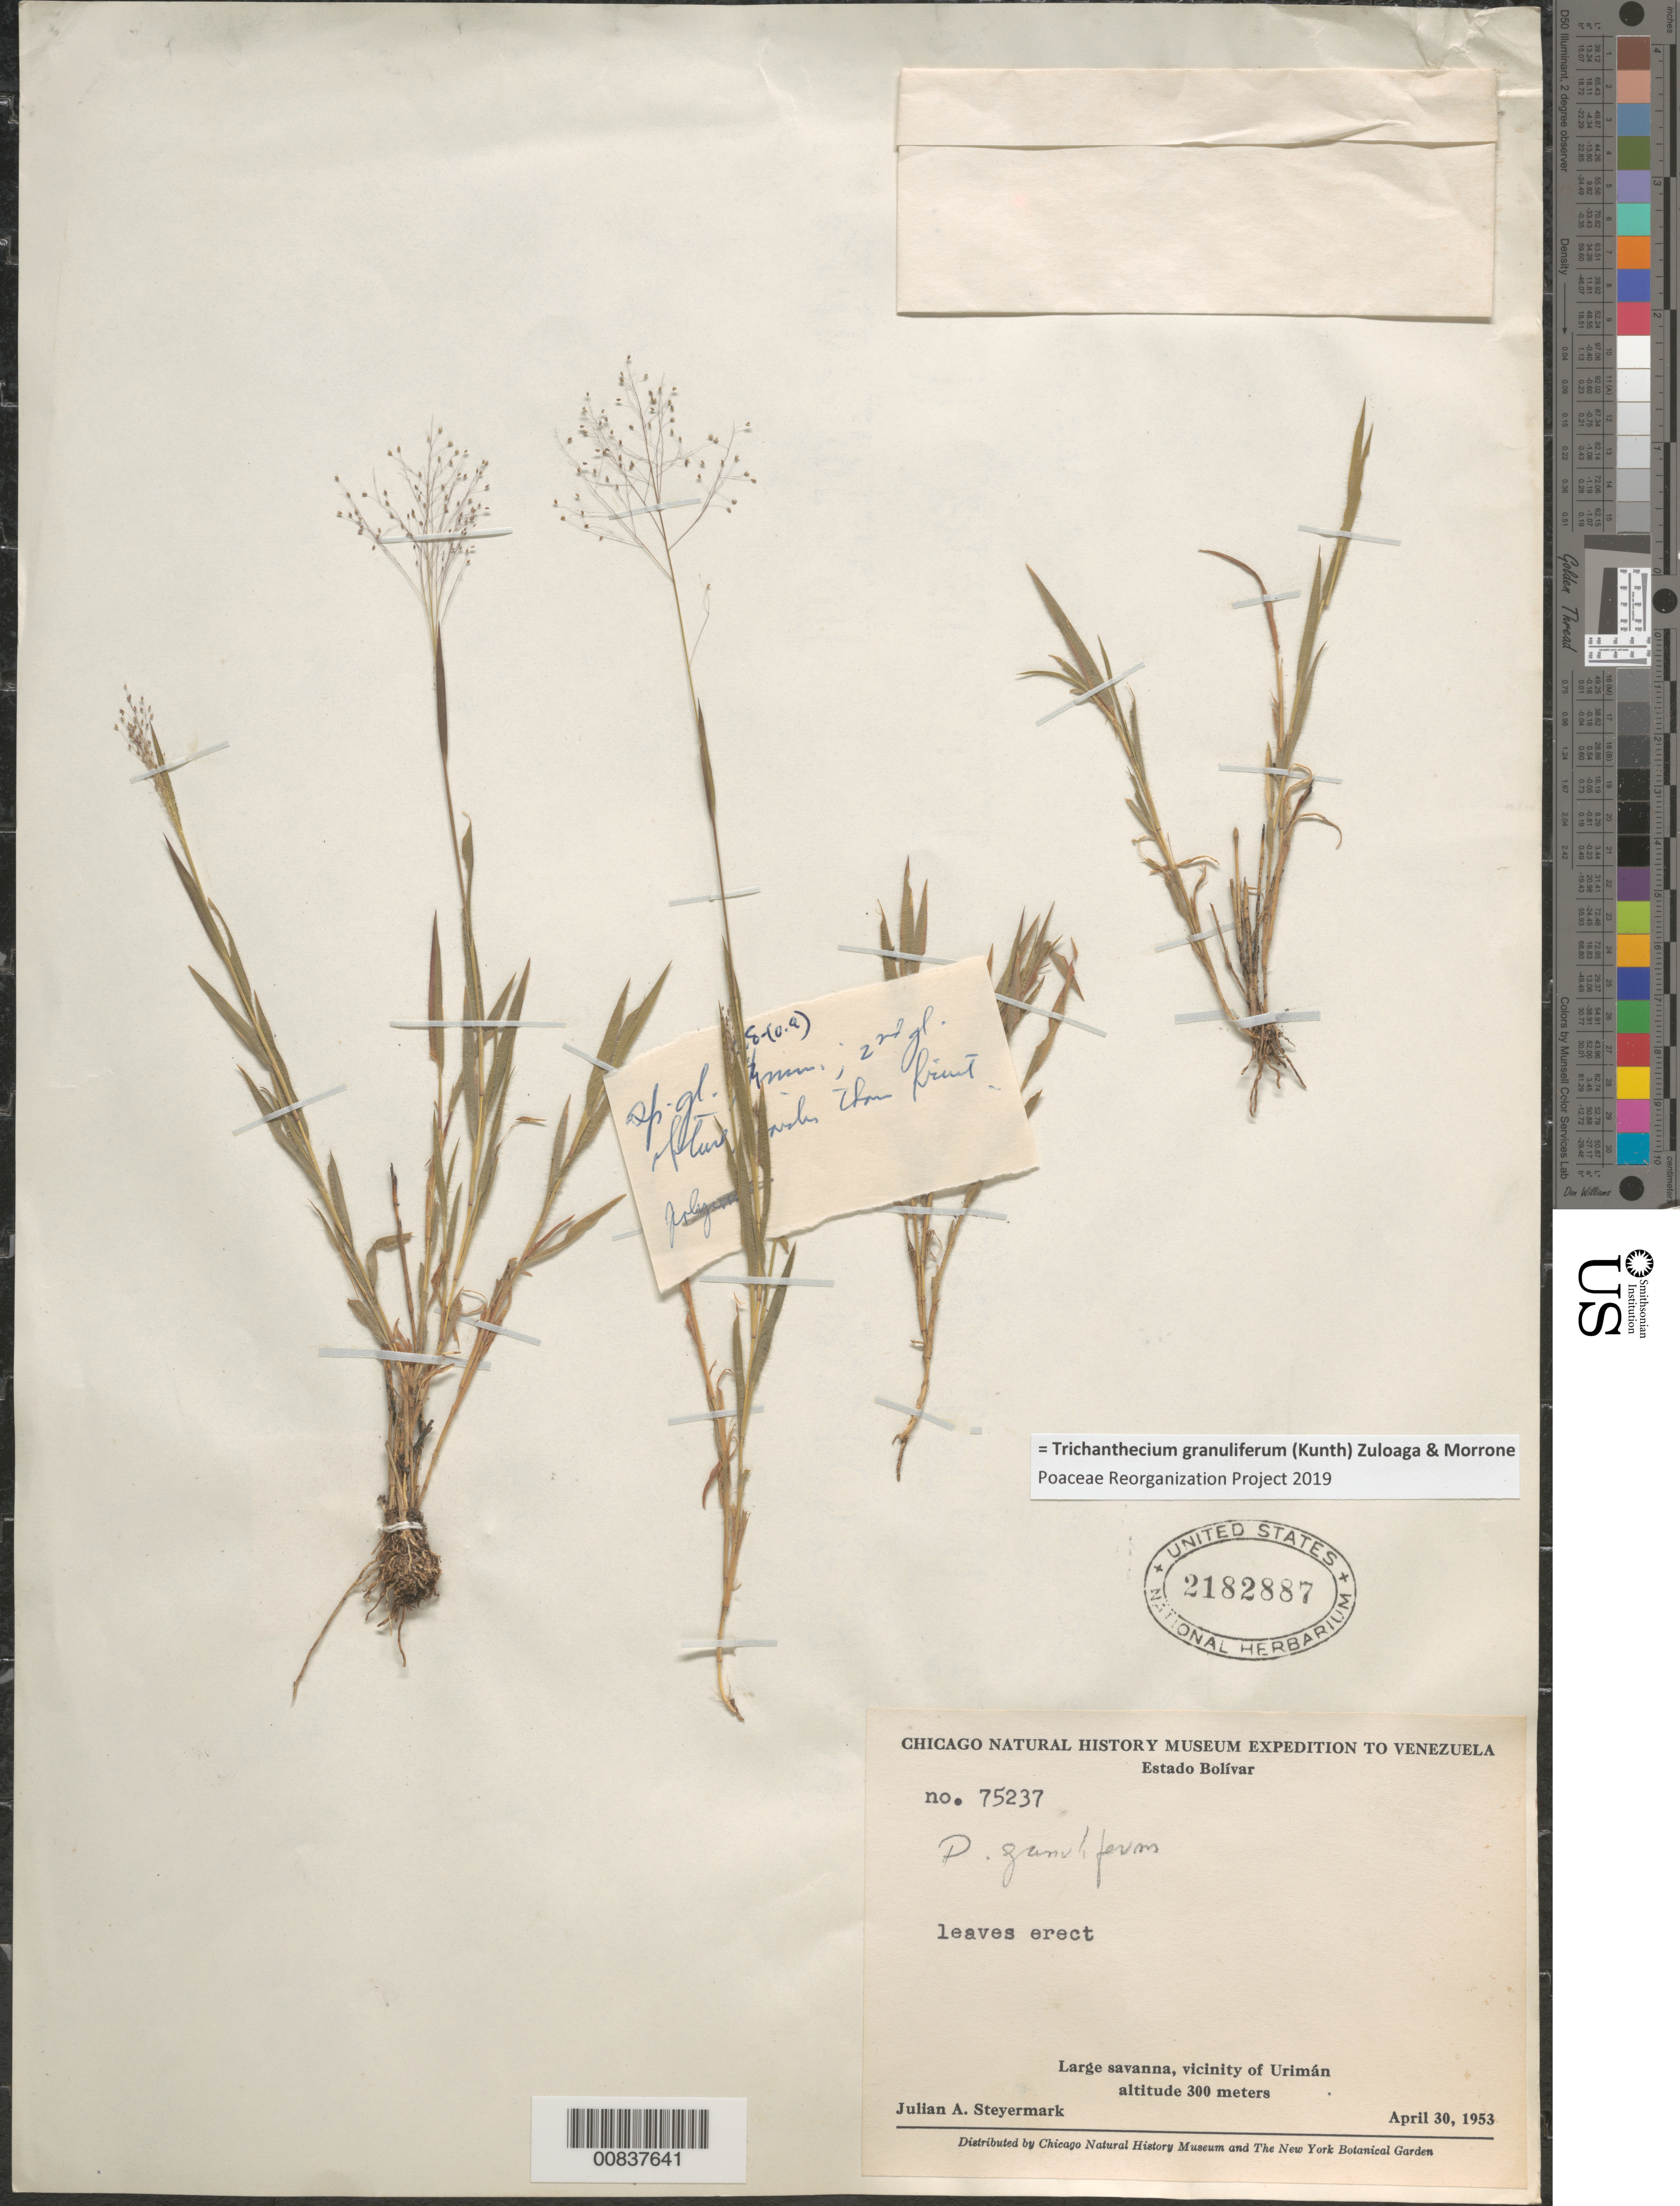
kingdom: Plantae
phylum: Tracheophyta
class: Liliopsida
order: Poales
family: Poaceae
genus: Trichanthecium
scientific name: Trichanthecium granuliferum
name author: (Kunth) Zuloaga & Morrone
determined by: Poaceae Reorganization Project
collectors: J. Steyermark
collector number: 75237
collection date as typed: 30-Apr-53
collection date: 1953-04-30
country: Venezuela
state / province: Bolívar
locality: Urimán, vicinity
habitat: Large savanna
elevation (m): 300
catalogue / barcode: US 2182887